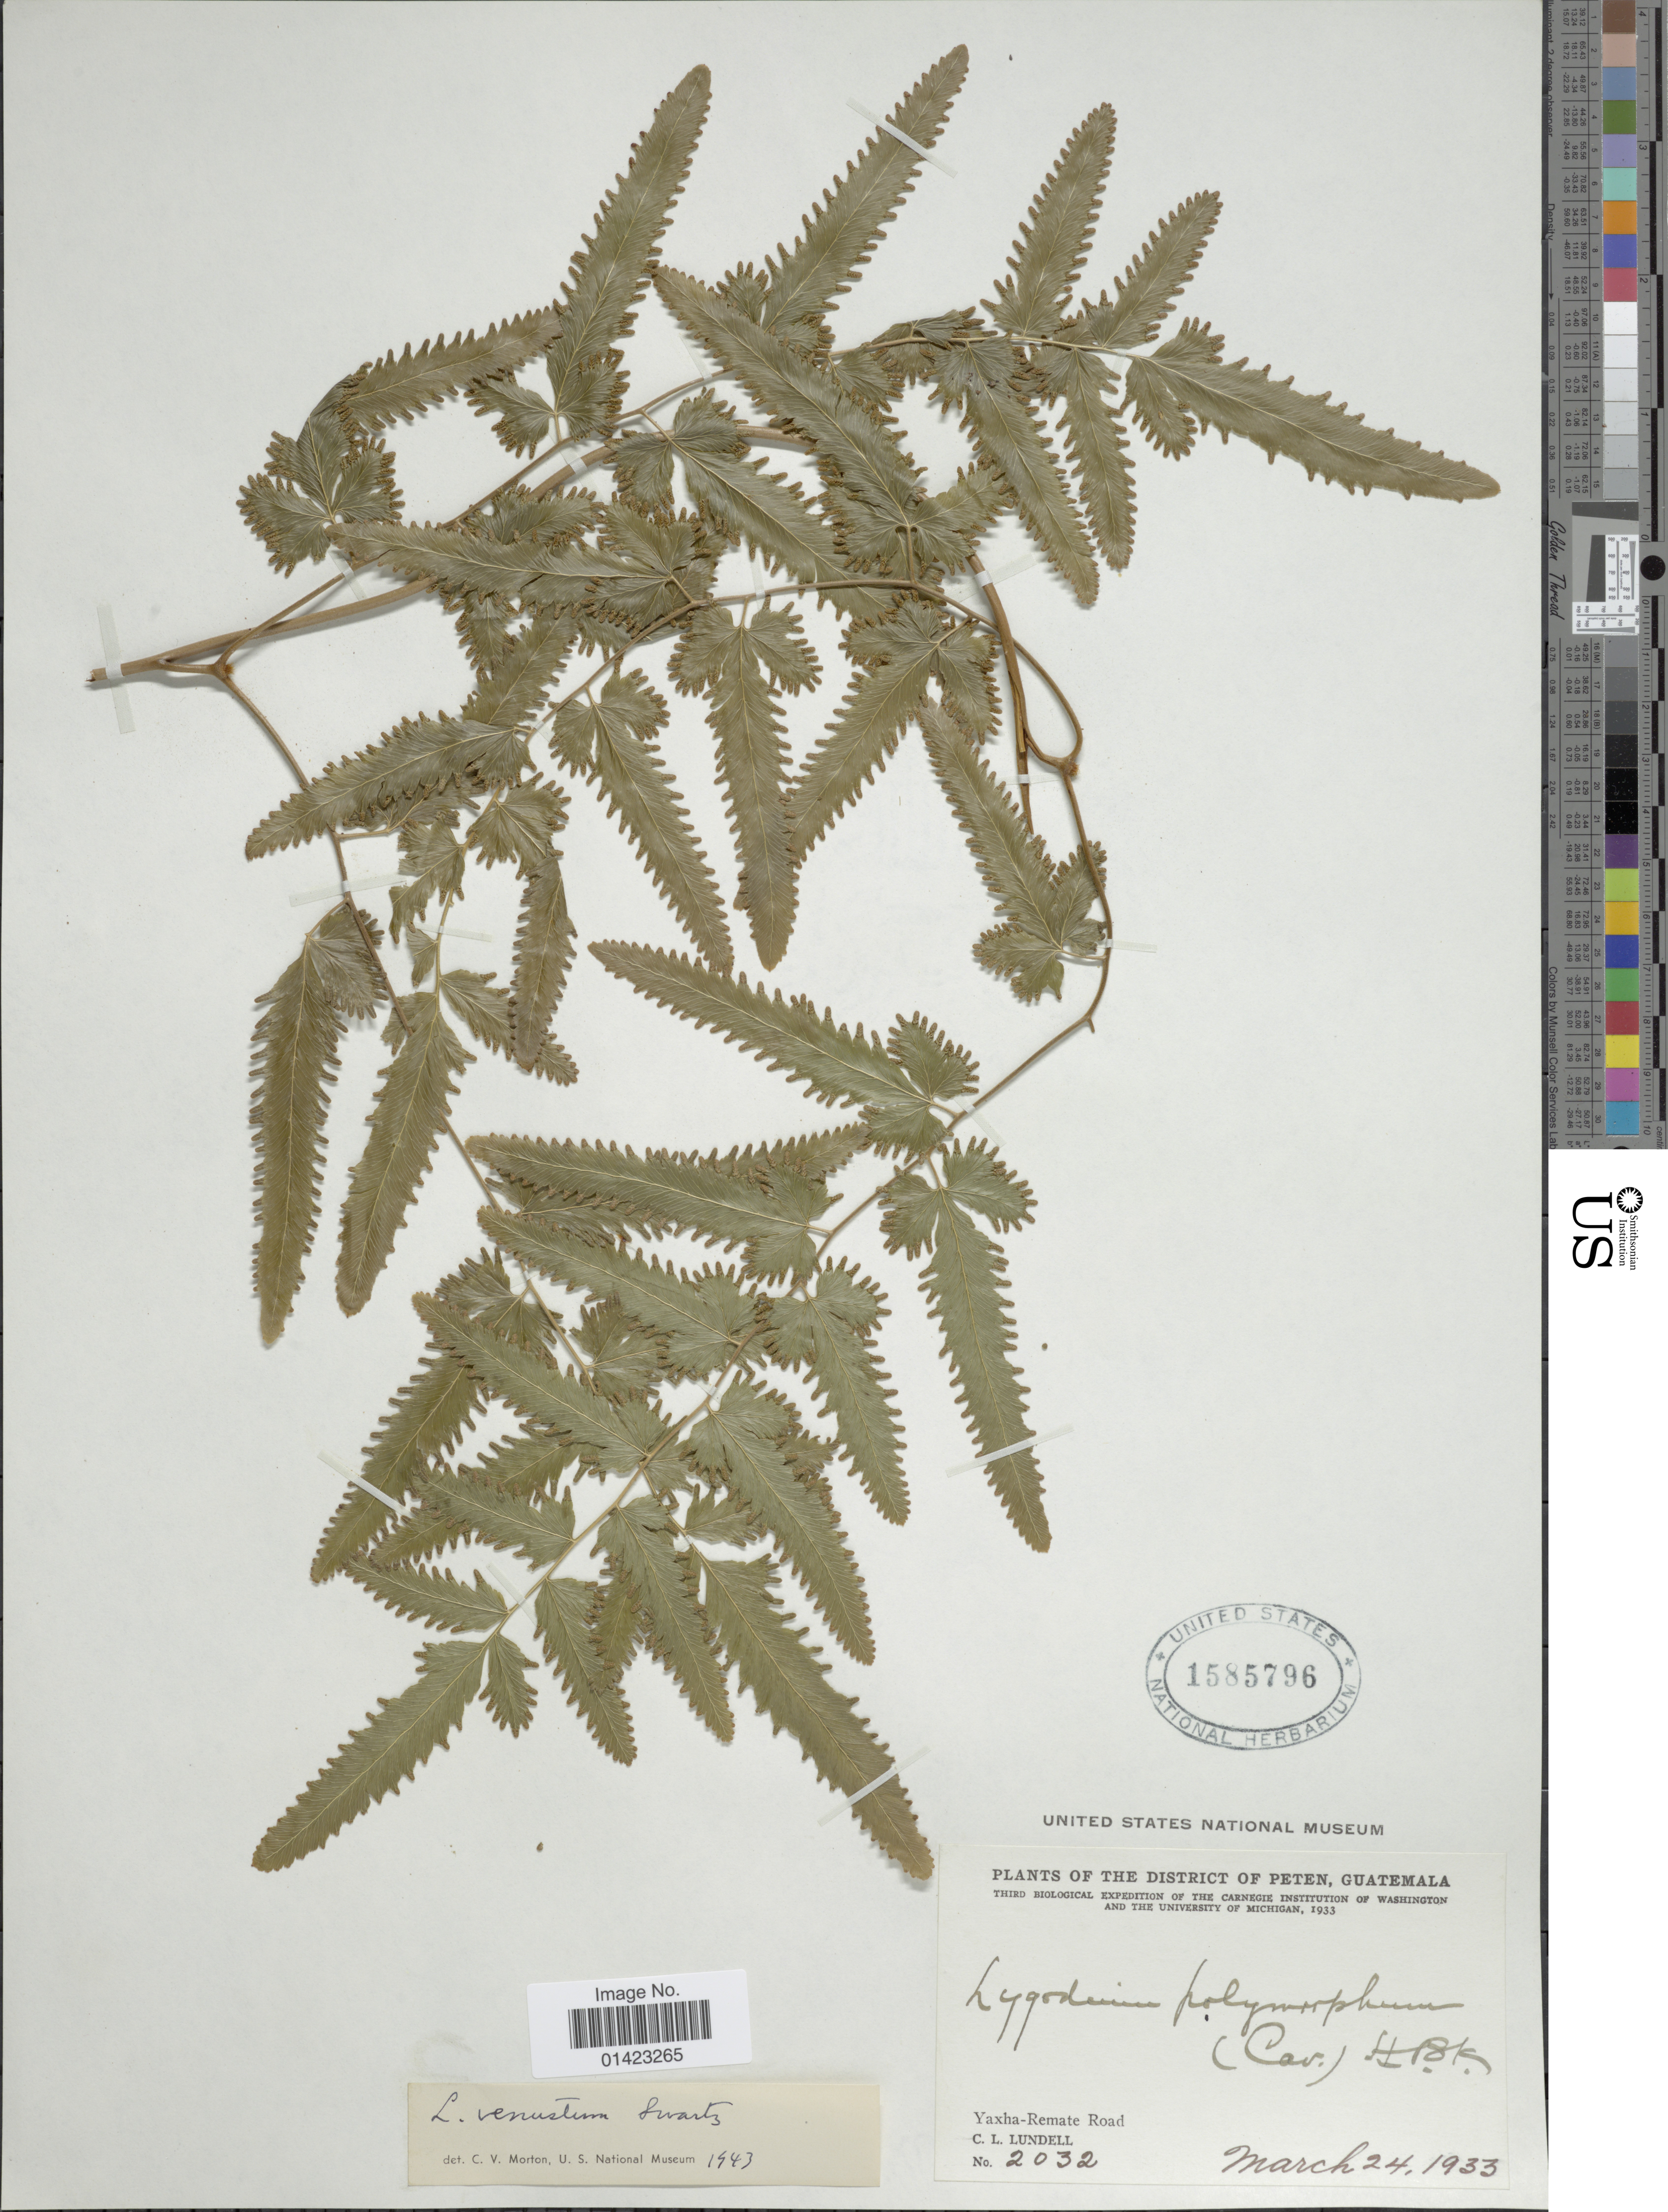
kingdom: Plantae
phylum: Tracheophyta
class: Polypodiopsida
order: Schizaeales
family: Lygodiaceae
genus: Lygodium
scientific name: Lygodium venustum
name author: Sw.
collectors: C. L. Lundell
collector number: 2032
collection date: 1933-03-24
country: Guatemala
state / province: El Petén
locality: District of Peten, Yaxha-Remate Road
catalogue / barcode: US 1585796